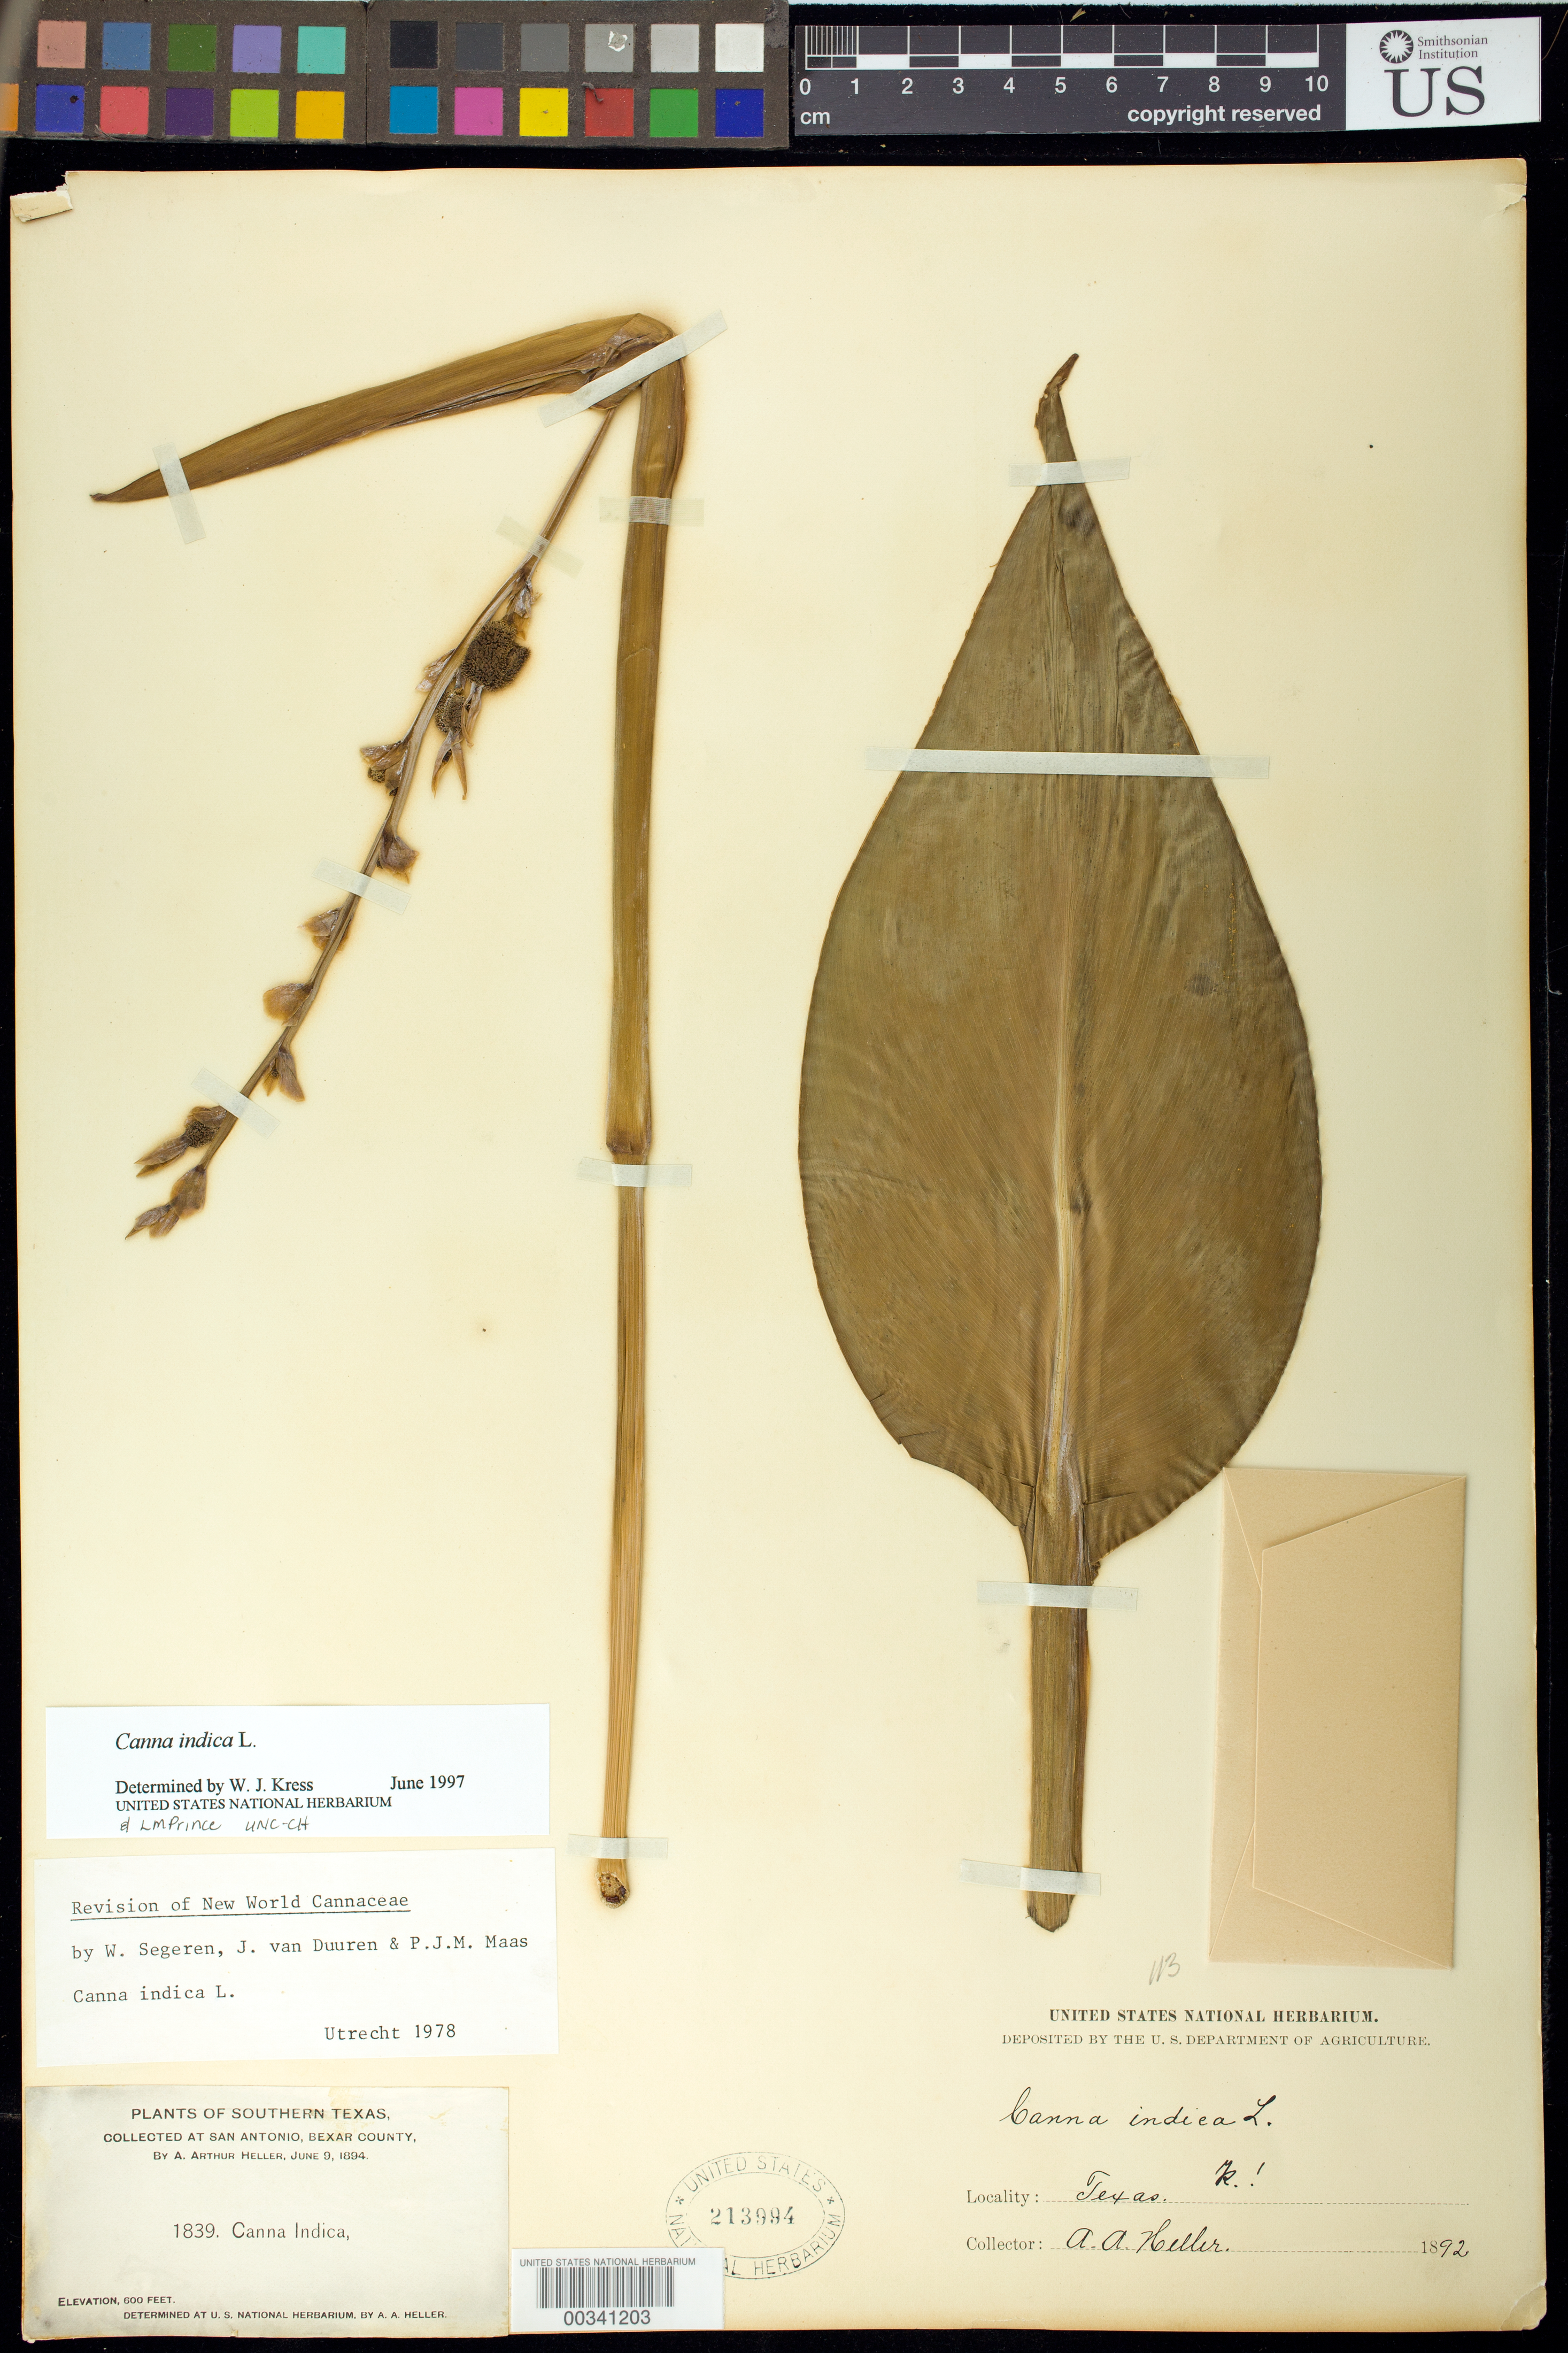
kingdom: Plantae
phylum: Tracheophyta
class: Liliopsida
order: Zingiberales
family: Cannaceae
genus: Canna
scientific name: Canna indica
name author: L.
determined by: Smith, Stephen F., (US), NMNH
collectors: A. A. Heller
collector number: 1839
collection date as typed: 1892 or 09 Jun 1894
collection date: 1892 or 1894-06-09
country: United States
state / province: Texas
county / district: Bexar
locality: San antonio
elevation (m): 183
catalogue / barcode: US 213994